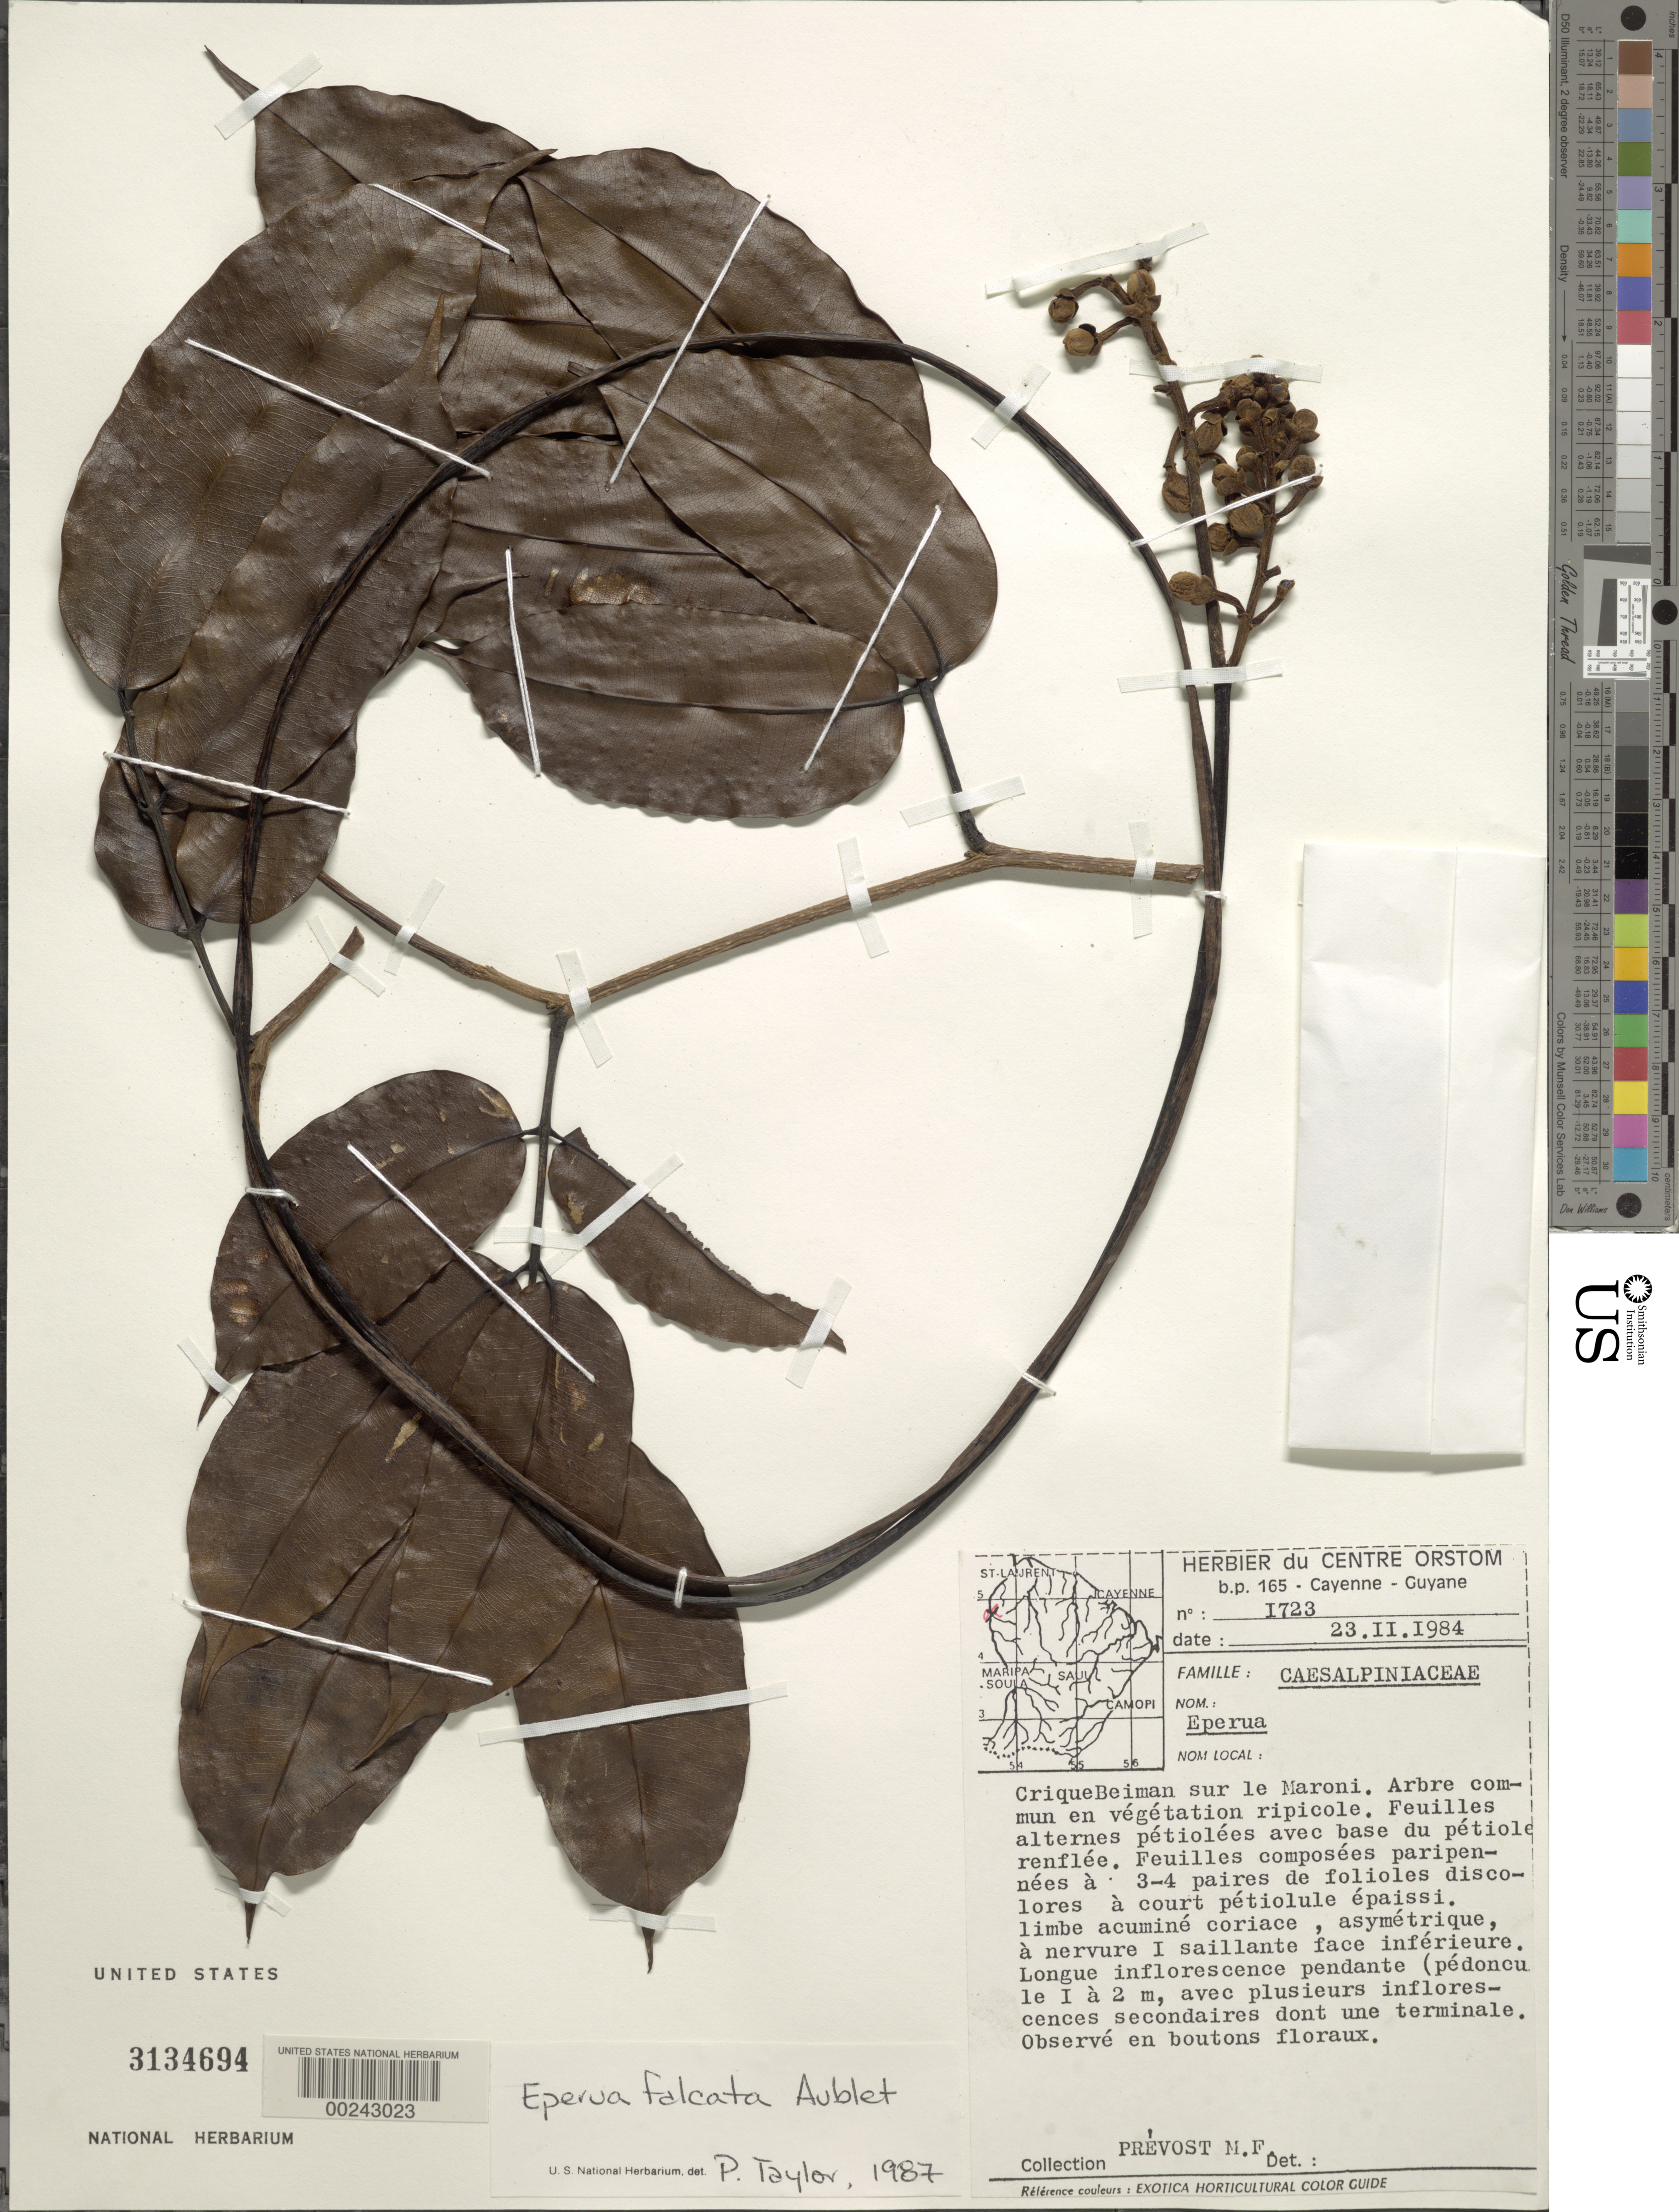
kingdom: Plantae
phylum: Tracheophyta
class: Magnoliopsida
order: Fabales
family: Fabaceae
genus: Eperua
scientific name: Eperua falcata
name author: Aubl.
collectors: M.-F. Prévost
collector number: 1723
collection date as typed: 23 Feb 1984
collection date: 1984-02-23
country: French Guiana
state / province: Saint-Laurent-du-Maroni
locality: Crique beiman s of maroni. [in former cayenne arrondissement.]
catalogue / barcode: US 3134694